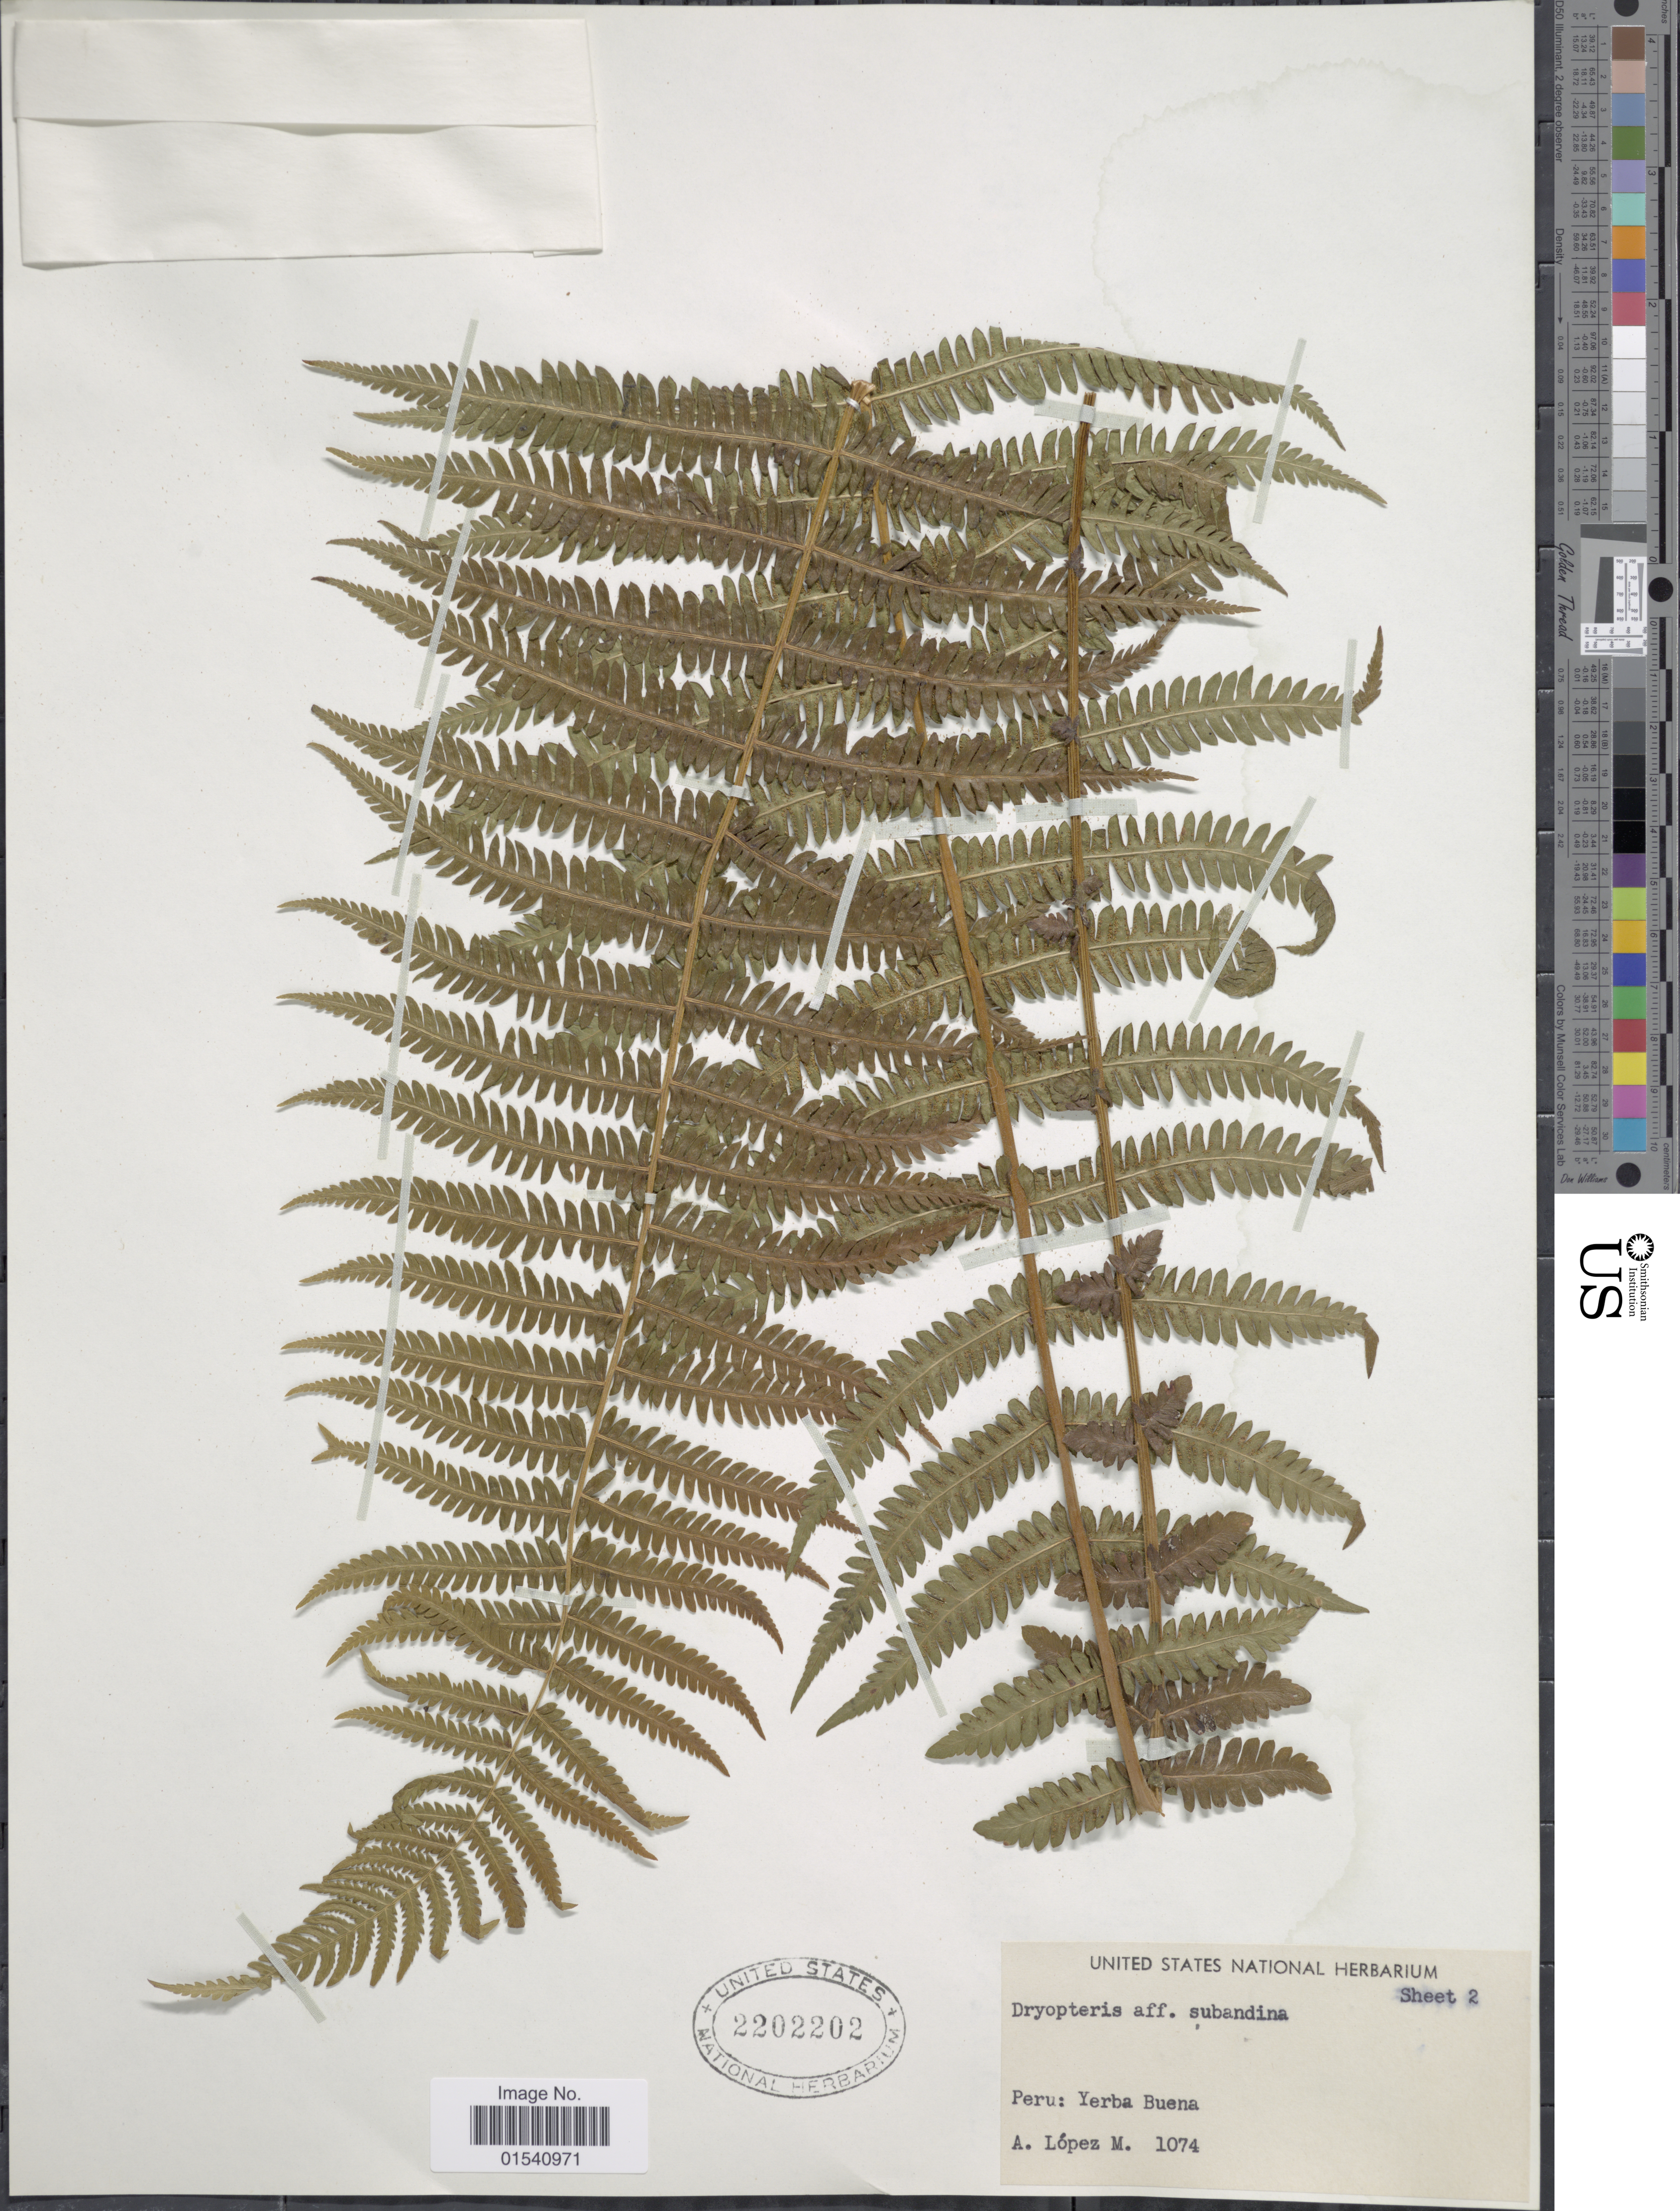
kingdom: Plantae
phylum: Tracheophyta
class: Polypodiopsida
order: Polypodiales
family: Thelypteridaceae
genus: Amauropelta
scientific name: Amauropelta rufa (Poir.) comb. nov., ined 2015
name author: (Poir.)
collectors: A. López M.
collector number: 1074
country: Peru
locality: Yerba Buena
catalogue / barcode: US 2202202